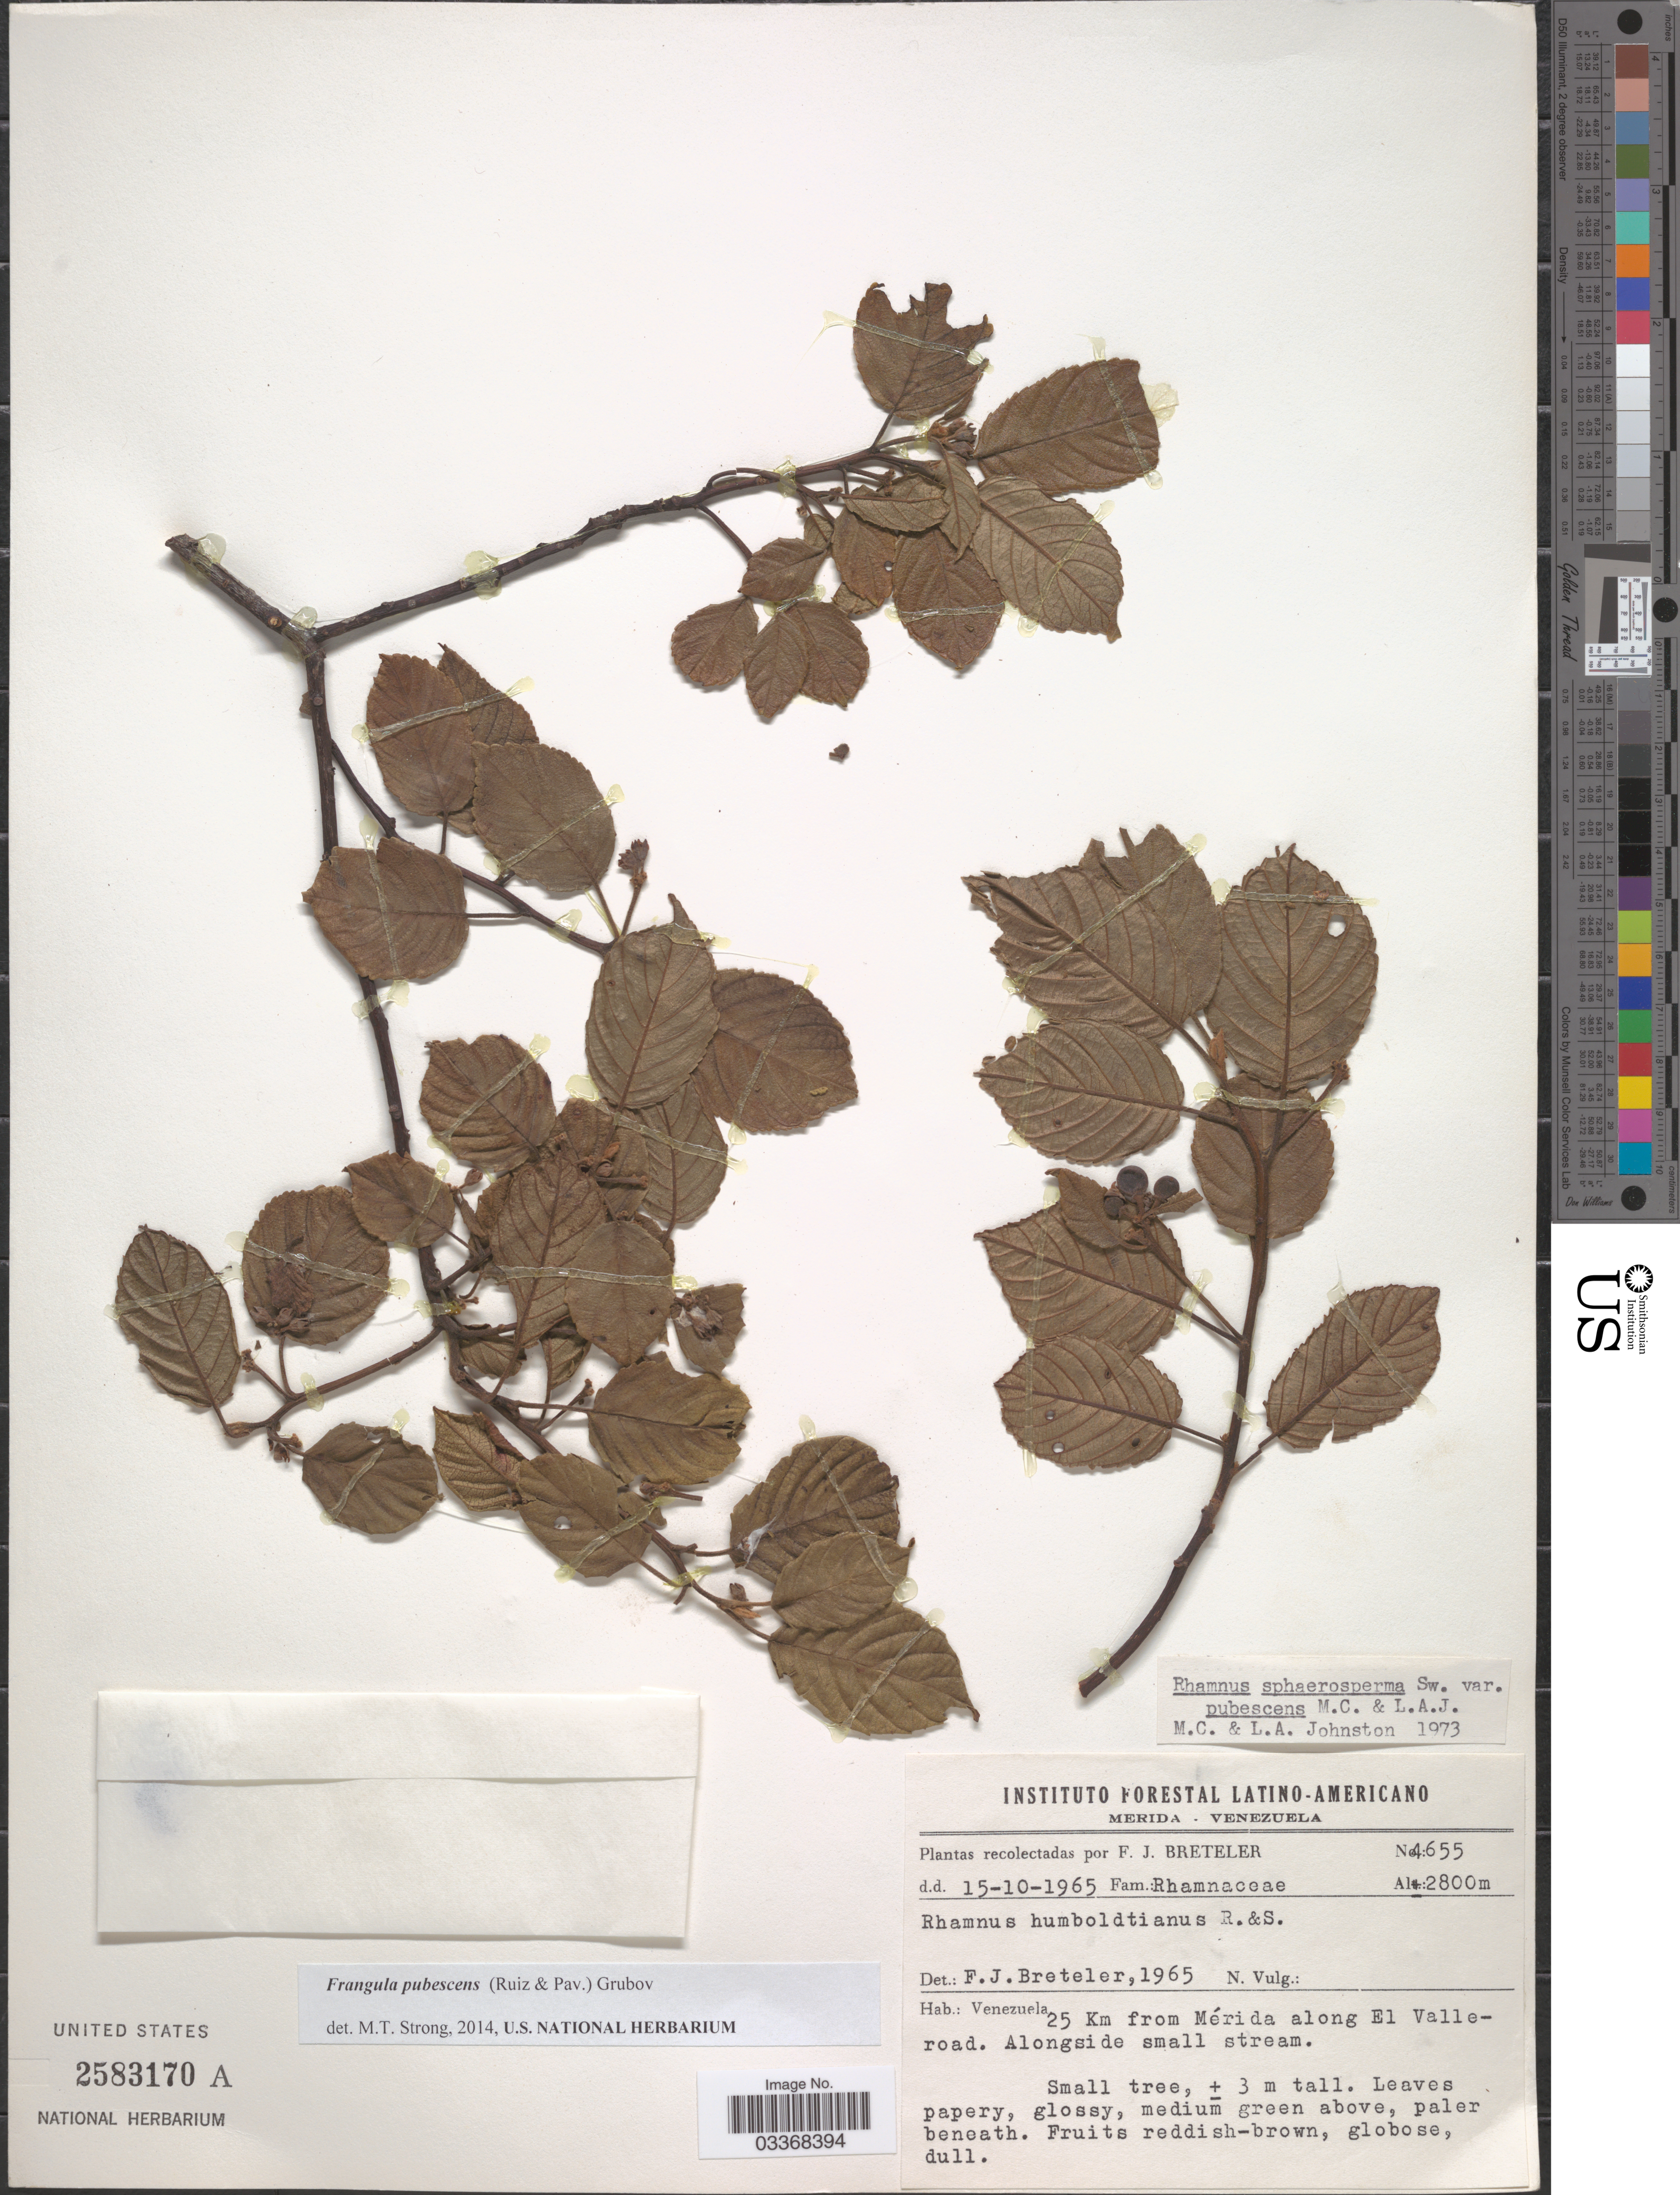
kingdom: Plantae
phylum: Tracheophyta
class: Magnoliopsida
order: Rosales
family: Rhamnaceae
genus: Frangula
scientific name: Frangula pubescens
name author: (Ruiz & Pav.) Grubov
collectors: F. J. Breteler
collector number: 4655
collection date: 1965-10-15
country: Venezuela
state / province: Mérida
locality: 25 Km from Mérida along El Valle-road.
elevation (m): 2800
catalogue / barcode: US 2583170A